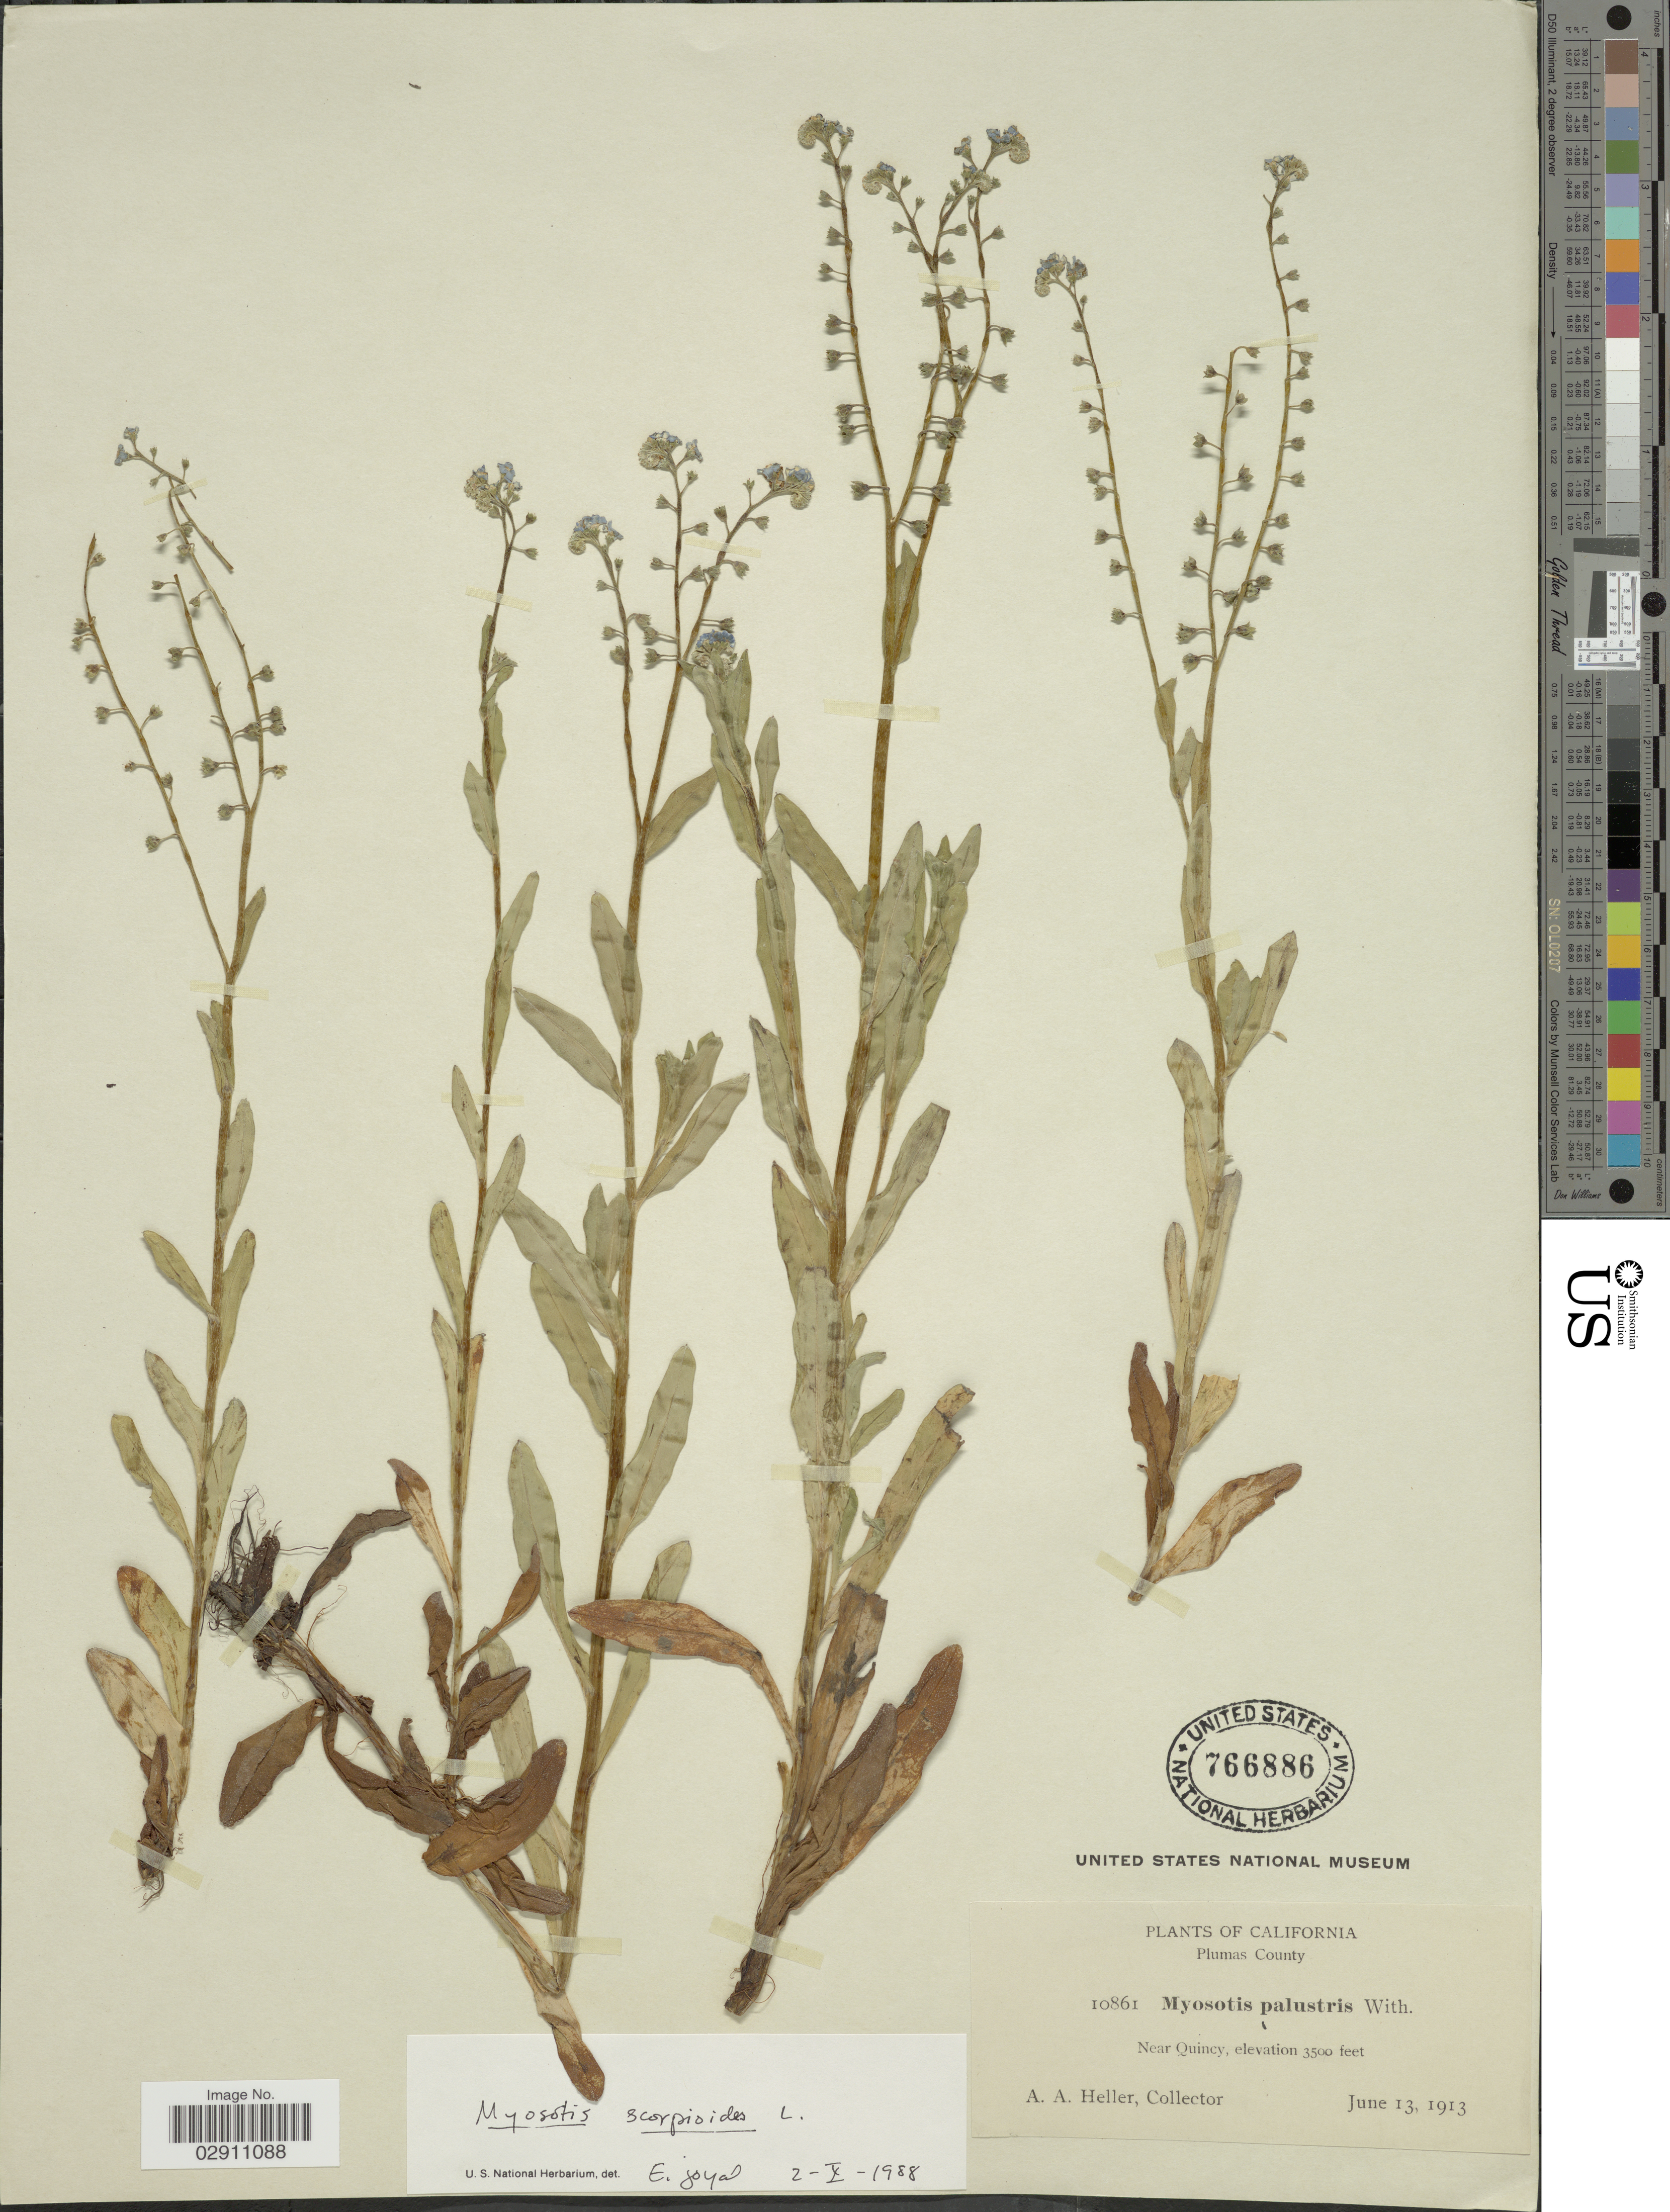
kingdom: Plantae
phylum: Tracheophyta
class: Magnoliopsida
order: Boraginales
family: Boraginaceae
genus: Myosotis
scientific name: Myosotis scorpioides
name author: L.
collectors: A. A. Heller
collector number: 10861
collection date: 1913-06-13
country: United States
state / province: California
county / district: Plumas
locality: Plumas County, Near Quincy.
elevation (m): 1067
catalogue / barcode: US 766886